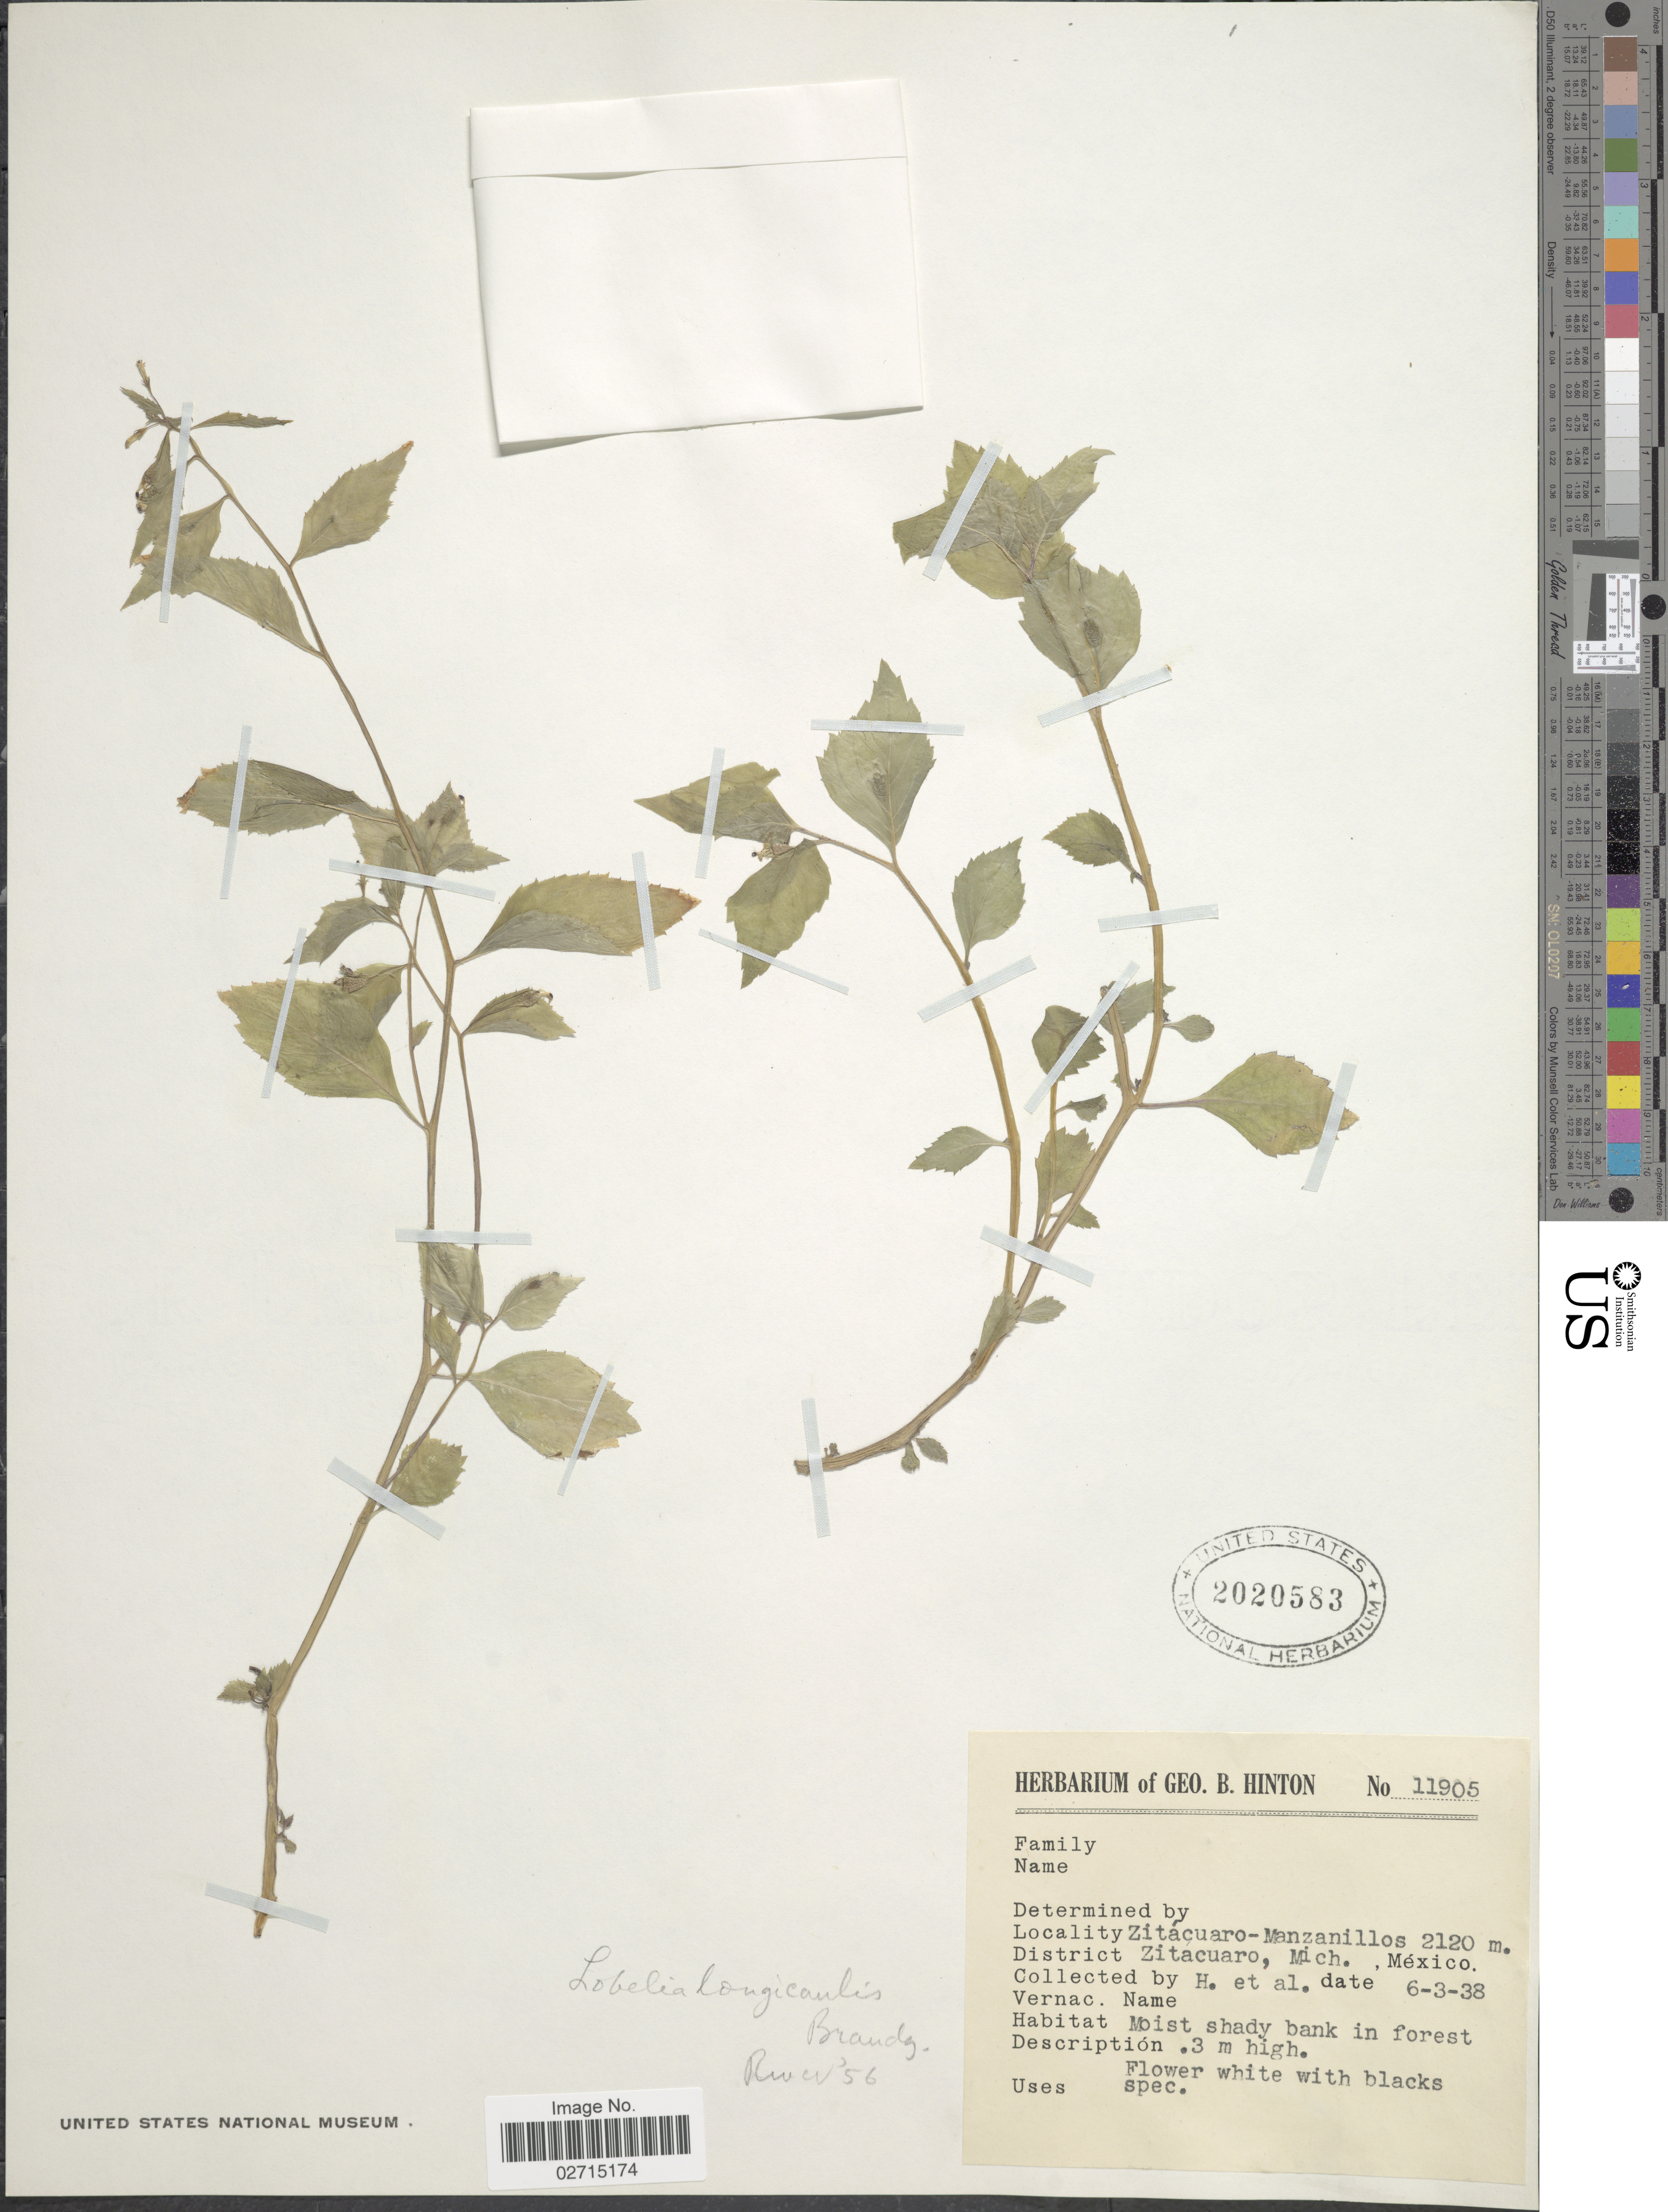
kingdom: Plantae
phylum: Tracheophyta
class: Magnoliopsida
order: Asterales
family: Campanulaceae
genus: Lobelia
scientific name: Lobelia longicaulis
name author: Brandegee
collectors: G. B. Hinton & et al.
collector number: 11905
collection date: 1938-06-03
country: Mexico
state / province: Michoacán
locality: Zitácuaro-Manzanillos, District Zitácuaro, Moist shady bank in forest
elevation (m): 2120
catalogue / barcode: US 2020583